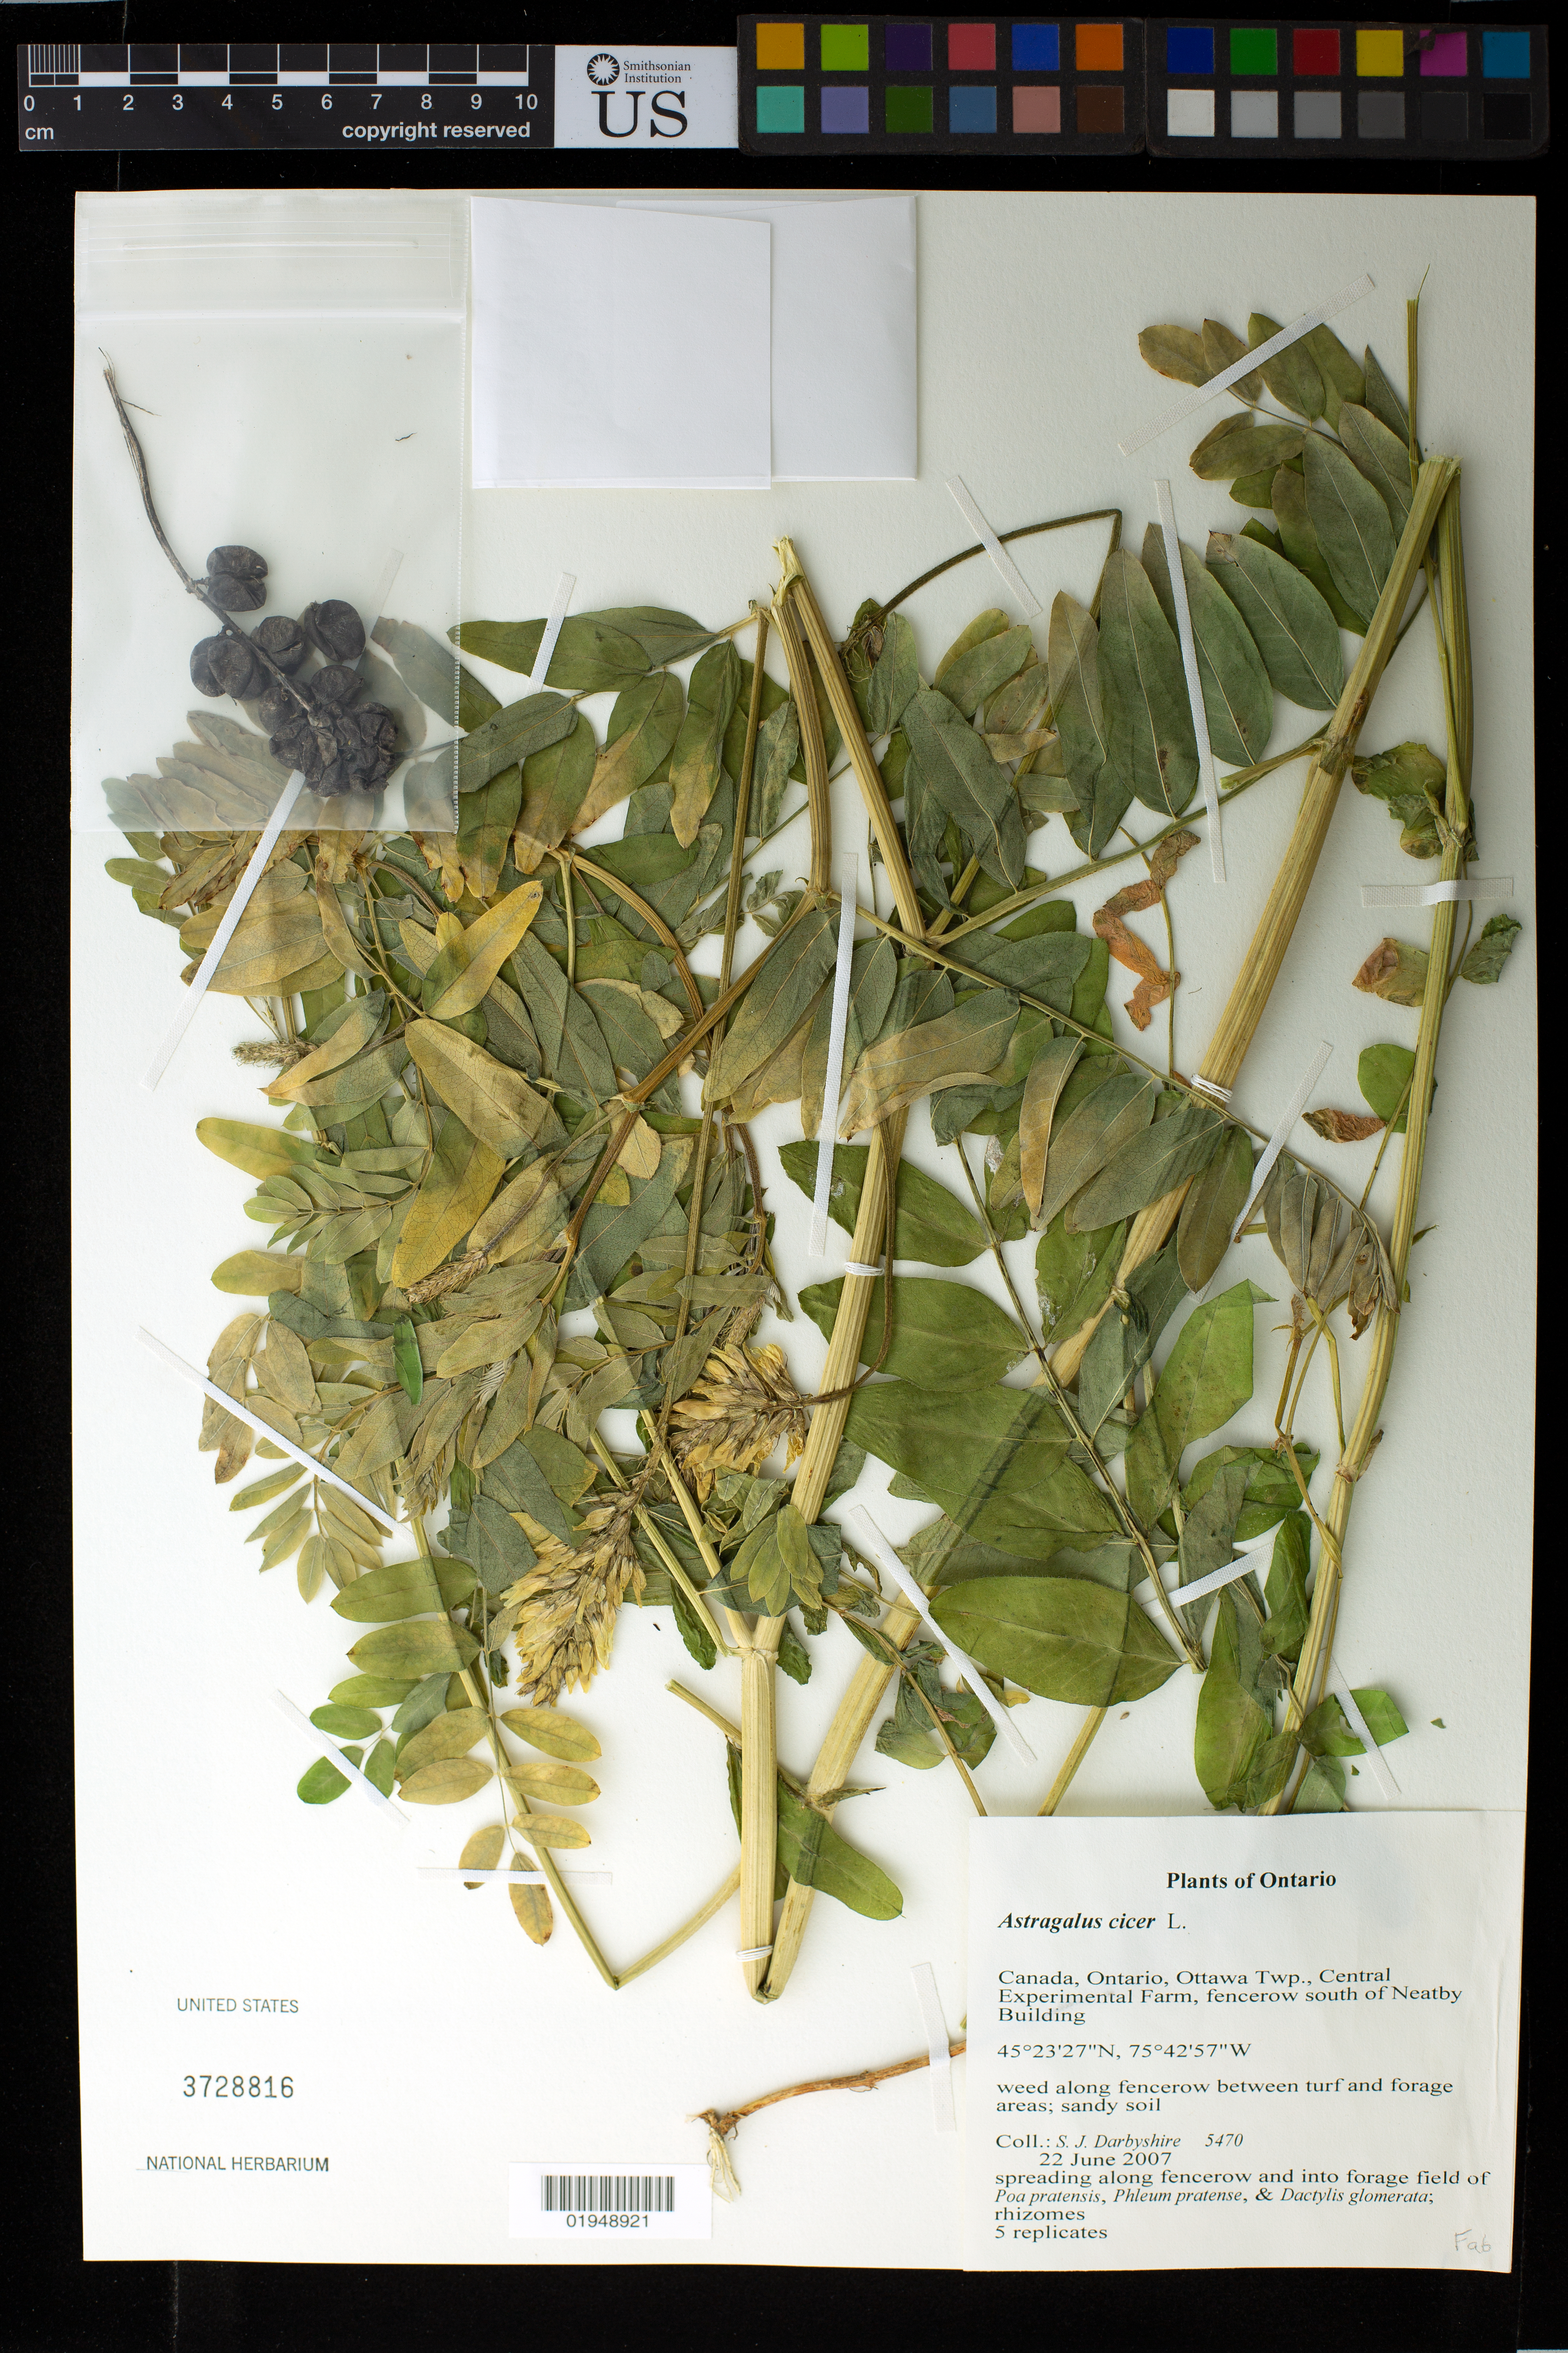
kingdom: Plantae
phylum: Tracheophyta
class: Magnoliopsida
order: Fabales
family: Fabaceae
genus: Astragalus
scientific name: Astragalus cicer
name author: L.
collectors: S. Darbyshire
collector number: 5470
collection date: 2007-06-22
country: Canada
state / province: Ontario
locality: Ottawa Twp. Central Experimental Farm, fencerow S of Neatby Building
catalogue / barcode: US 3728816